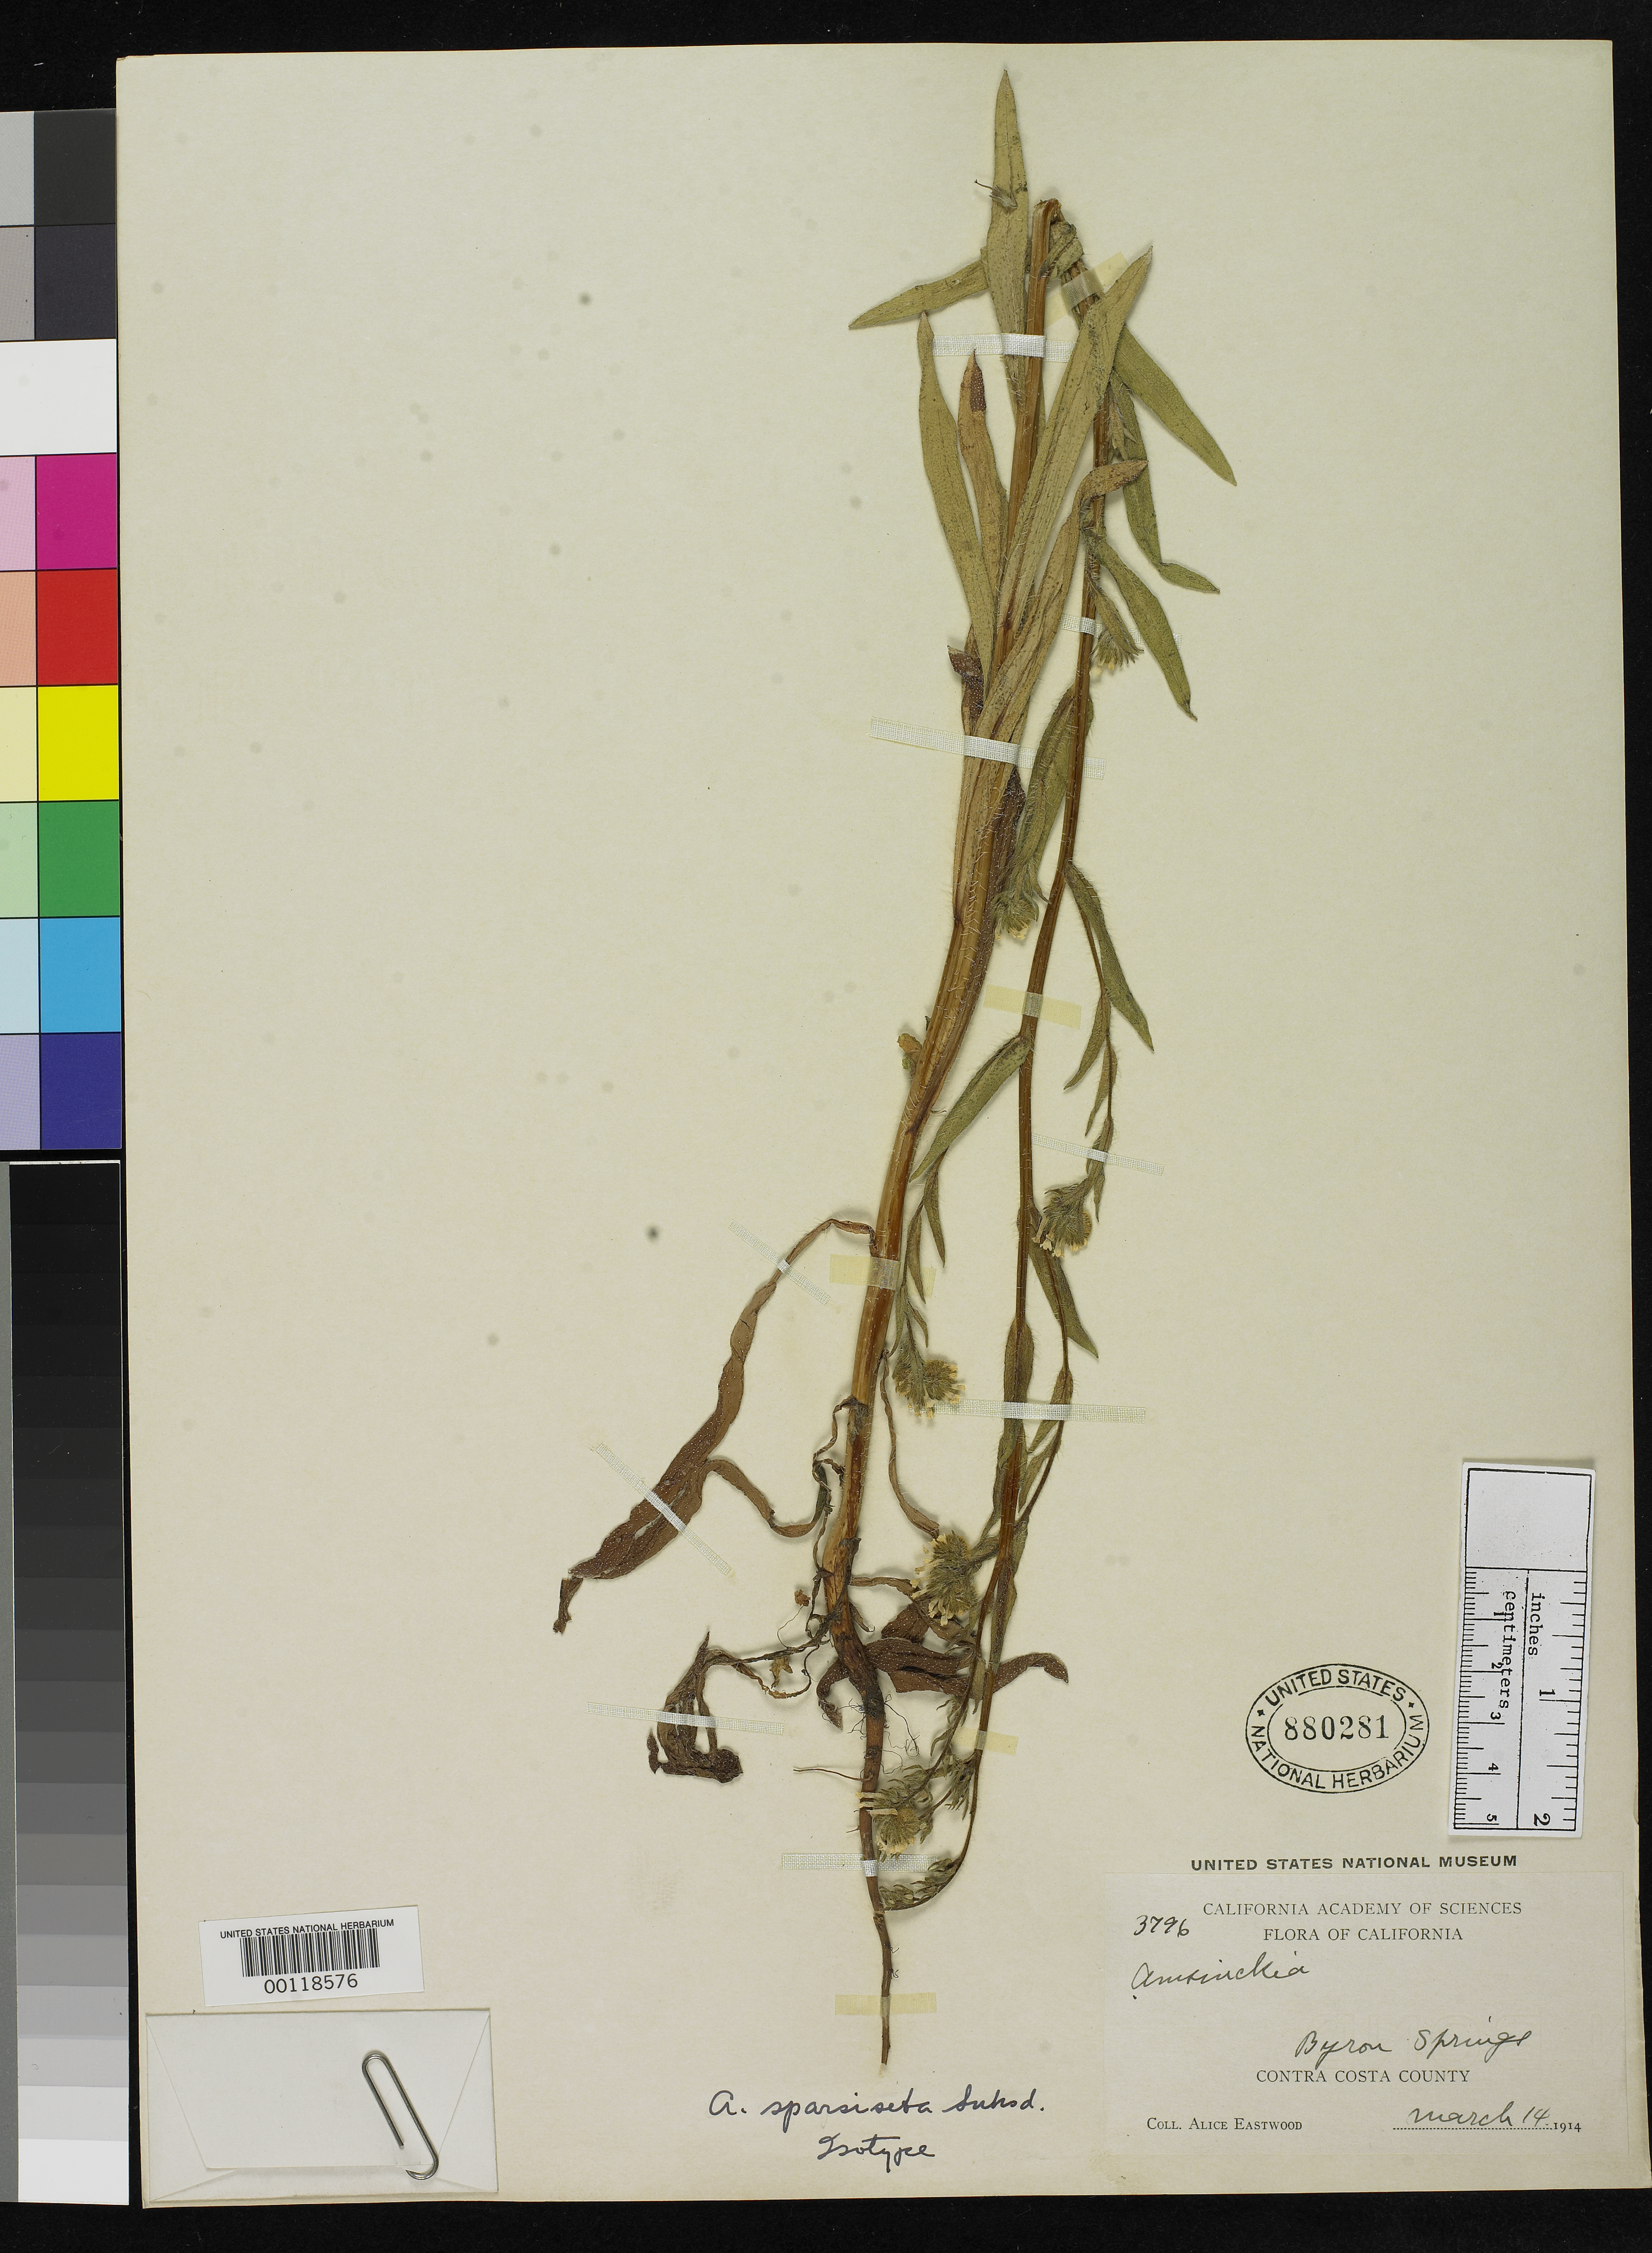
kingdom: Plantae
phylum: Tracheophyta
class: Magnoliopsida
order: Boraginales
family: Boraginaceae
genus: Amsinckia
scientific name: Amsinckia sparsiseta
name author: Suksd.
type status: Isotype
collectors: A. Eastwood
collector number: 3796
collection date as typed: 14 Mar 1914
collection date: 1914-03-14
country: United States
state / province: California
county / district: Contra Costa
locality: Byron Springs.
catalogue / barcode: US 880281